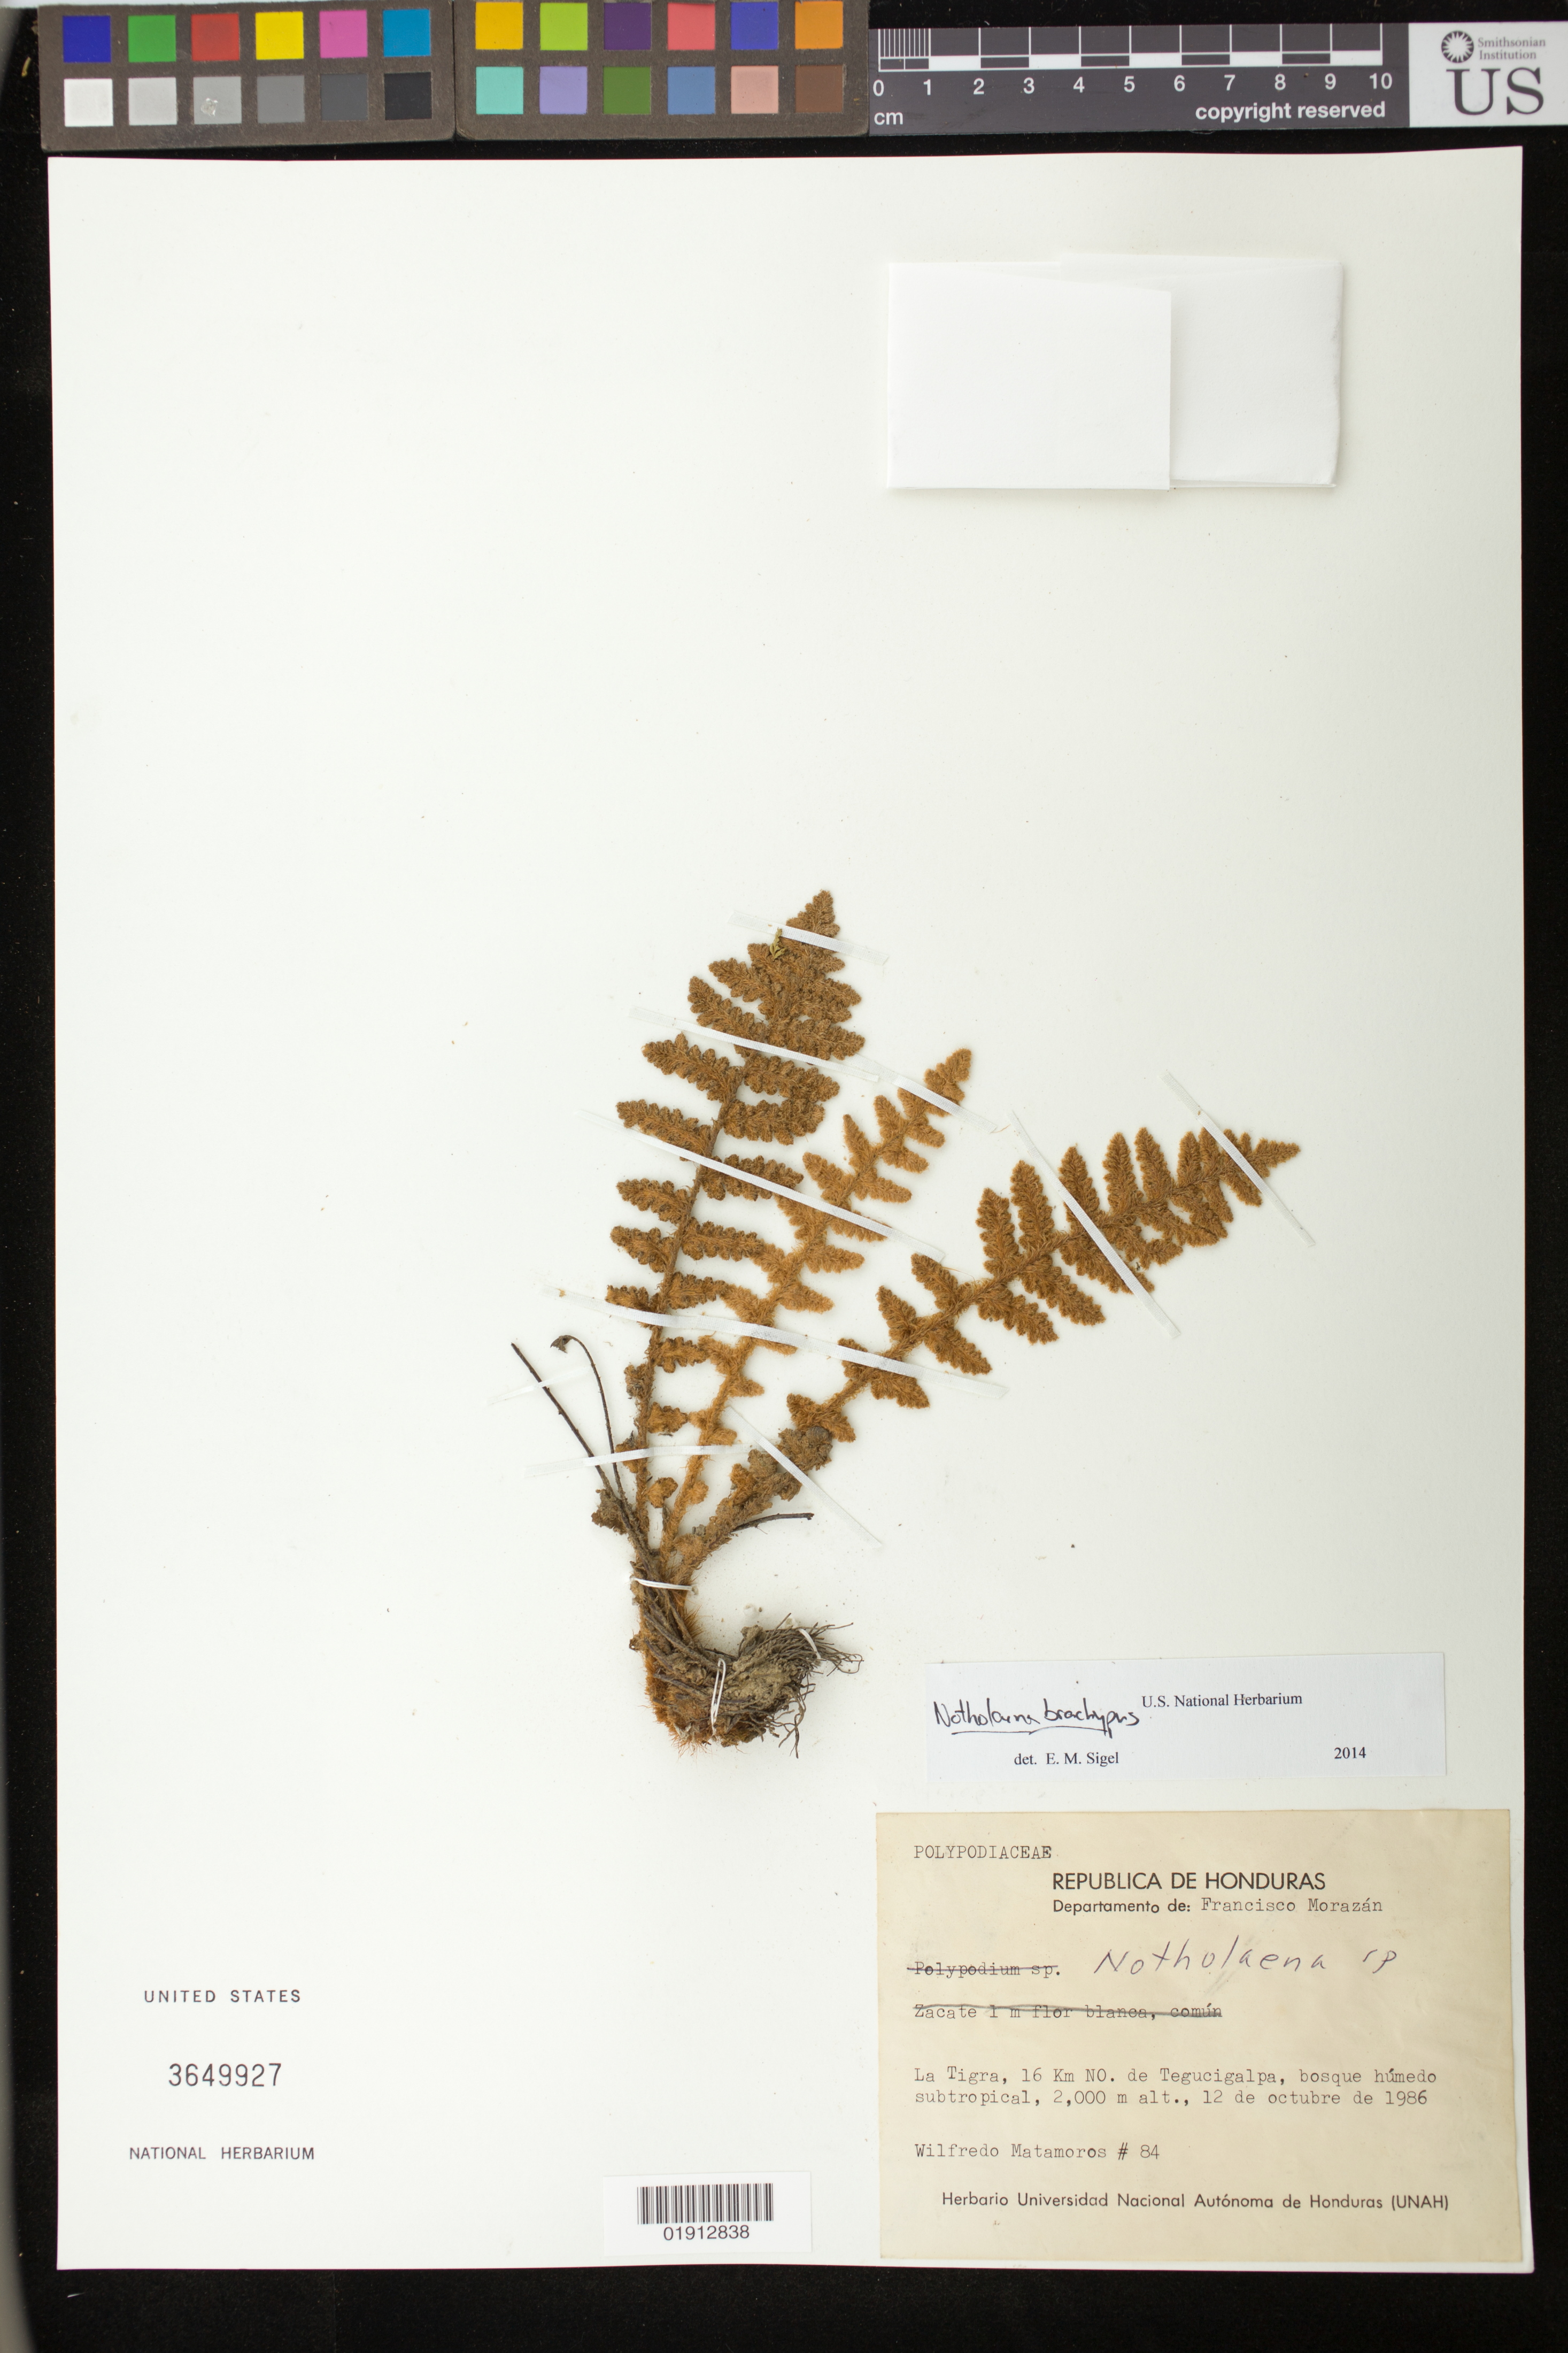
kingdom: Plantae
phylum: Tracheophyta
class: Polypodiopsida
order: Polypodiales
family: Pteridaceae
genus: Notholaena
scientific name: Notholaena brachypus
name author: (Kunze) J. Sm.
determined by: Sigel, E. M.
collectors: W. Matamoros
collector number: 84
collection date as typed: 12 de octubre de 1986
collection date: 1986-10-12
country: Honduras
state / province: Fco. Morazán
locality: Departamento de: Francisco Morazán, La Tigra, 16 Km No. de Tegucigalpa.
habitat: bosque humedo subtropical.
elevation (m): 2000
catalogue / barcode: US 3649927